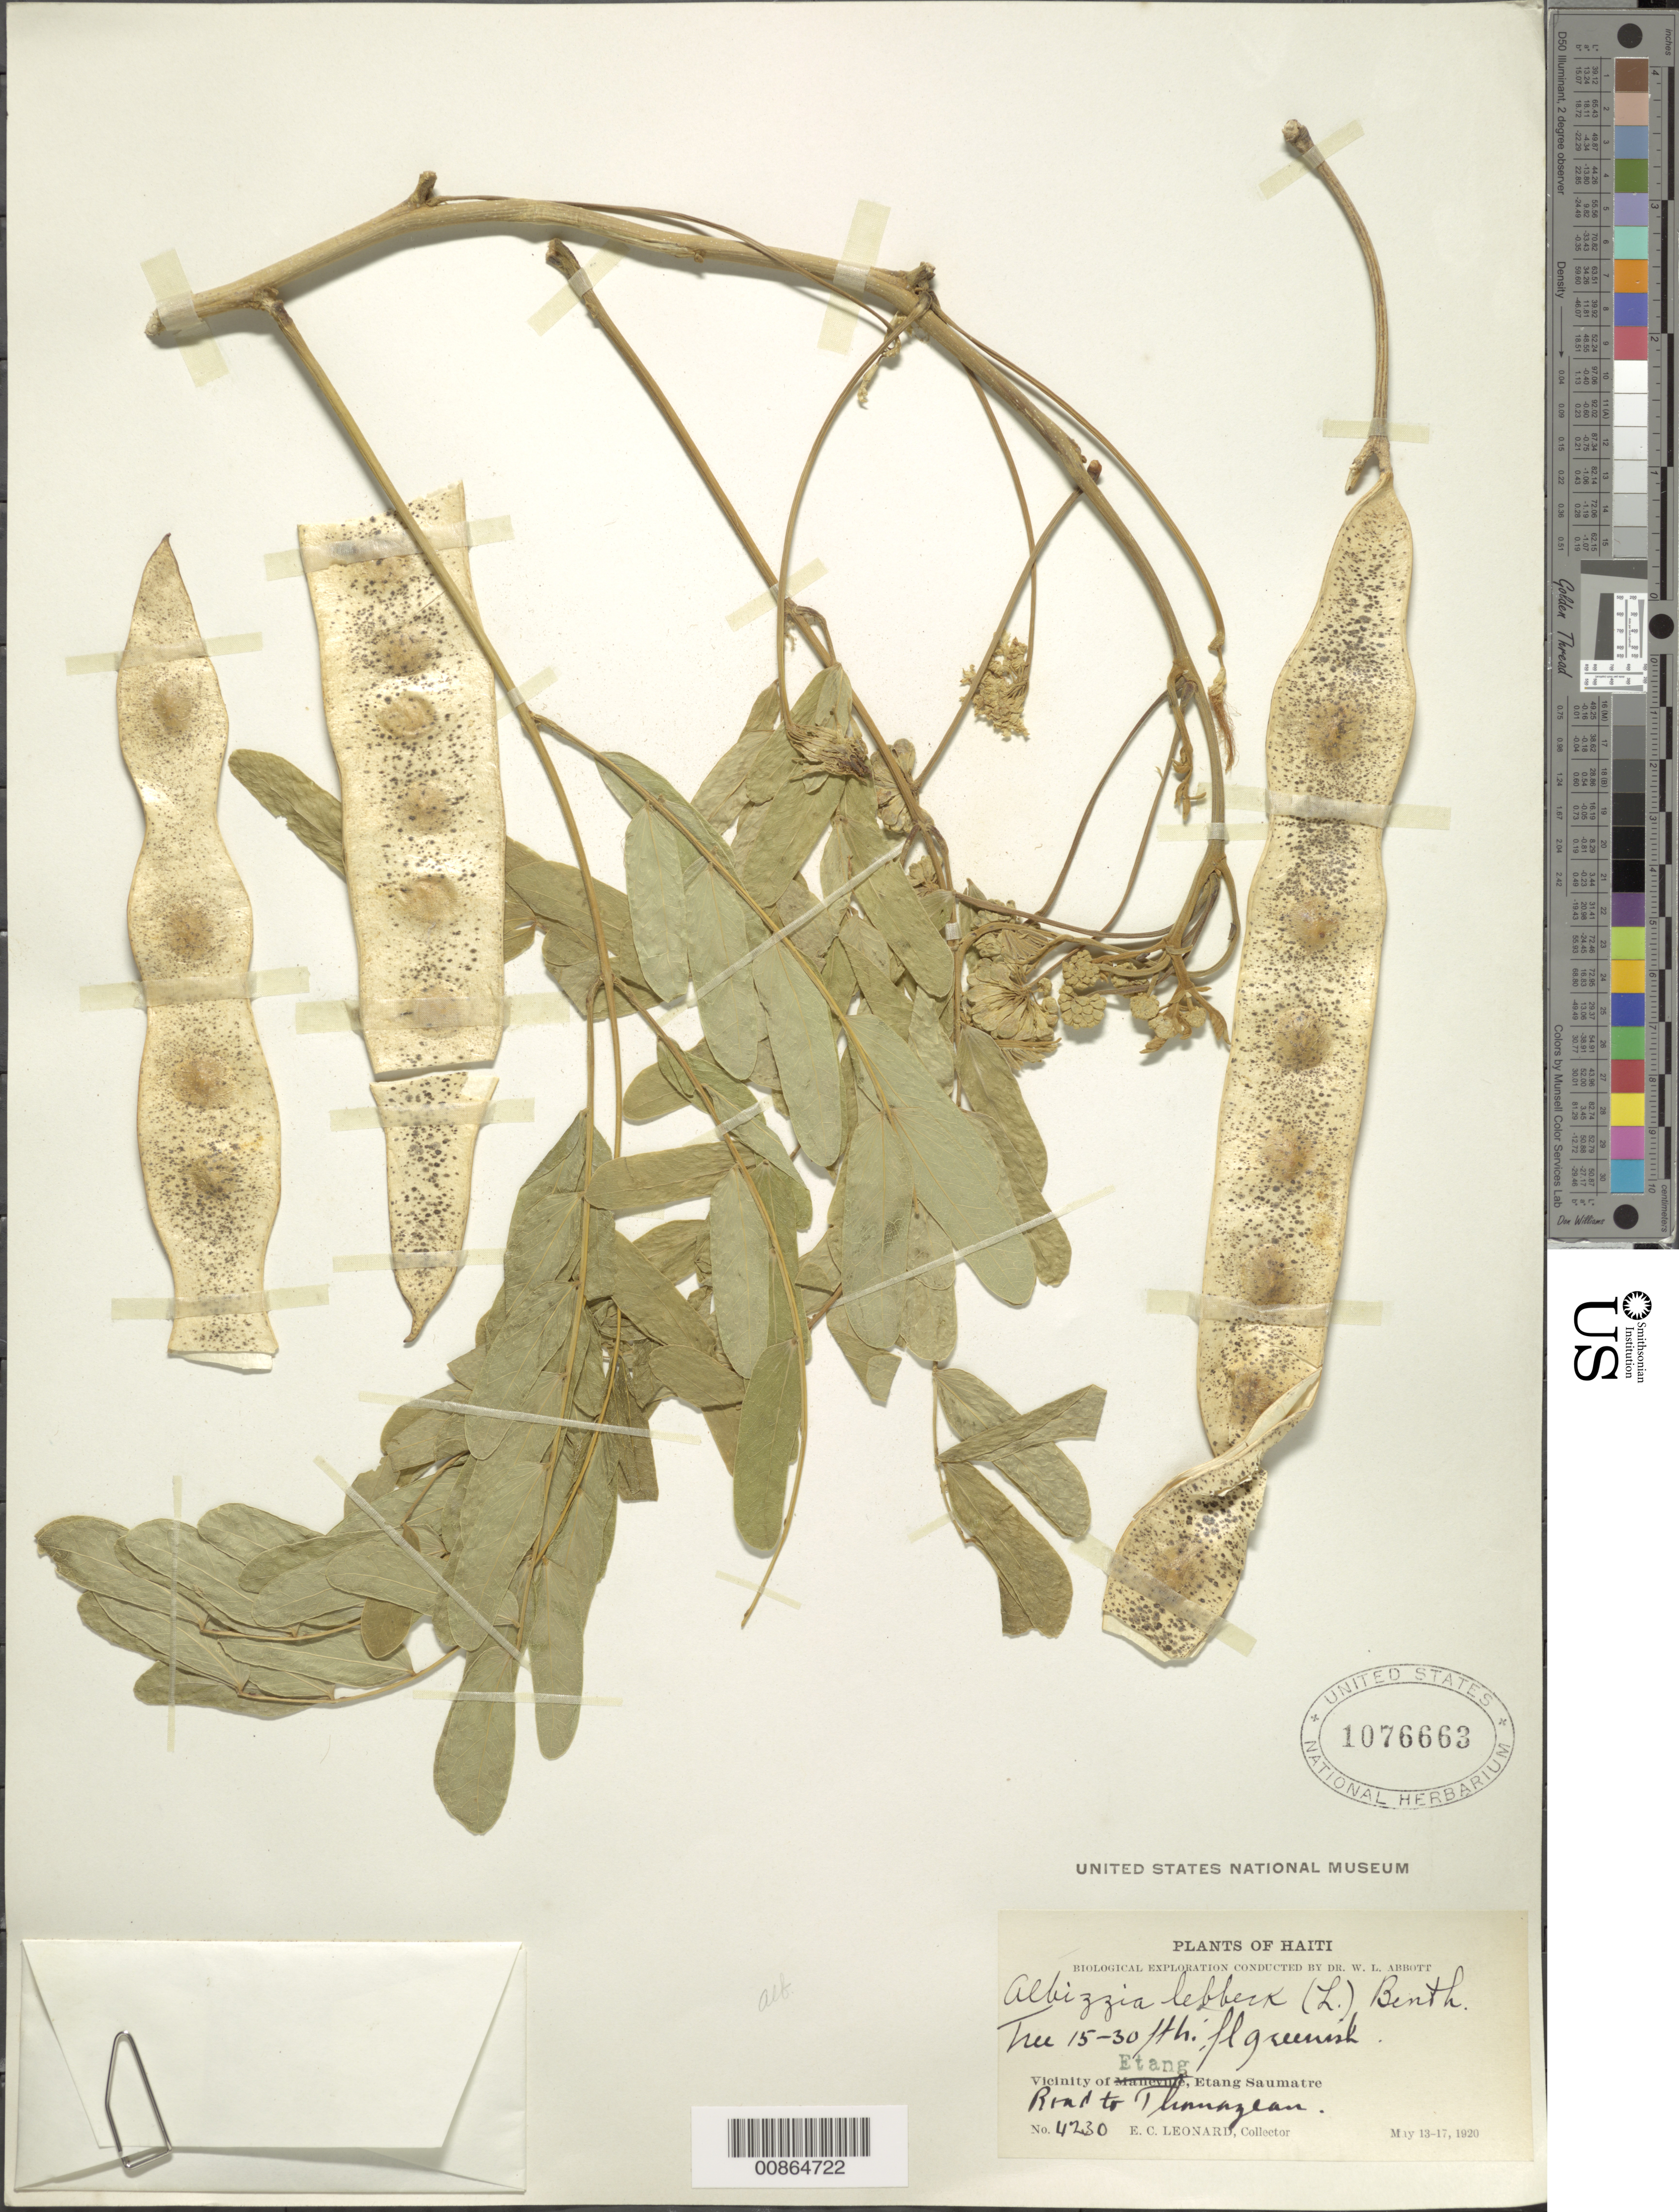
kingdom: Plantae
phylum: Tracheophyta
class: Magnoliopsida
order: Fabales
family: Fabaceae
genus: Albizia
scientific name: Albizia lebbeck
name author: (L.) Benth.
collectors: E. C. Leonard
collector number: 4230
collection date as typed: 13 May 1920 to 17 May 1920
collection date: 1920-05-13/1920-05-17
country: Haiti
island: Hispaniola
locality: Vicinity of Etang, Etang Saumatre. Road to Thomazeau.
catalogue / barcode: US 1076663